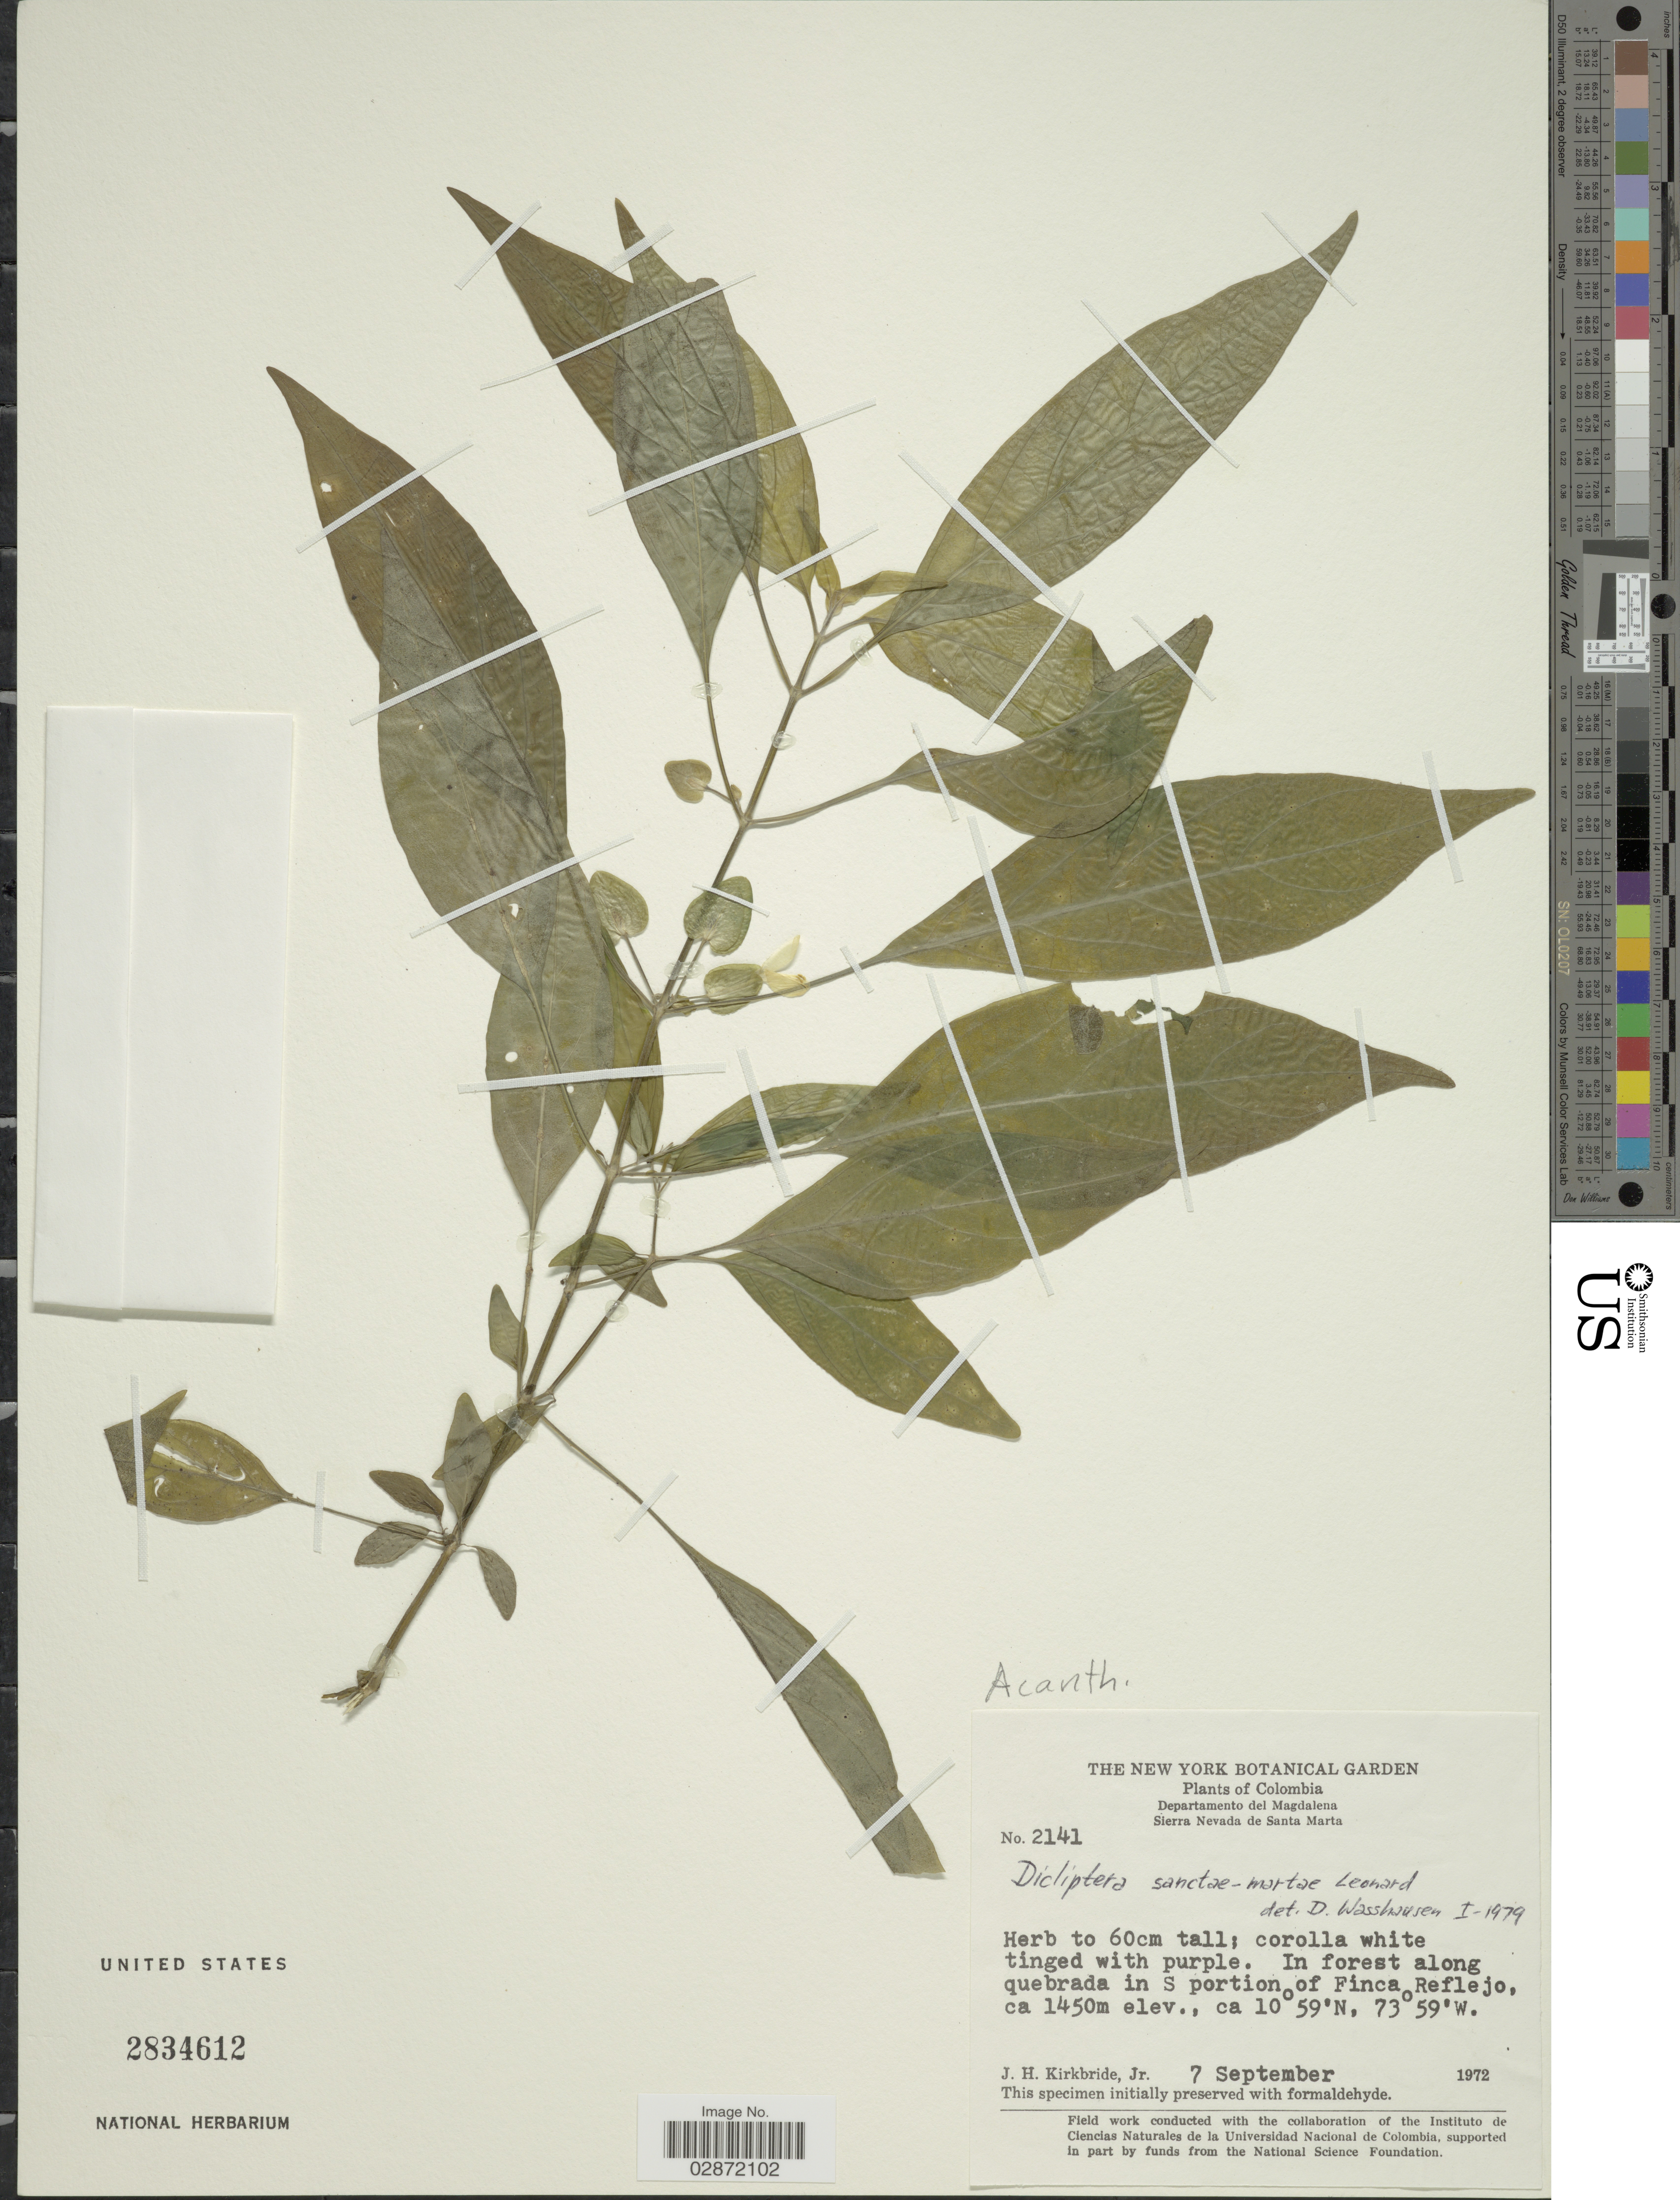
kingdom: Plantae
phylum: Tracheophyta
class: Magnoliopsida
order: Lamiales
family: Acanthaceae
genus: Dicliptera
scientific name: Dicliptera sanctae-martae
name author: Leonard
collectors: J. H. Kirkbride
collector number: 2141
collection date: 1972-09-07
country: Colombia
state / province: Magdalena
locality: Departamento del Magdalena. Sierra Nevada de Santa Marta. In forest along quebrada in S portion of Finca Reflejo.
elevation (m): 1450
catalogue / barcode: US 2834612